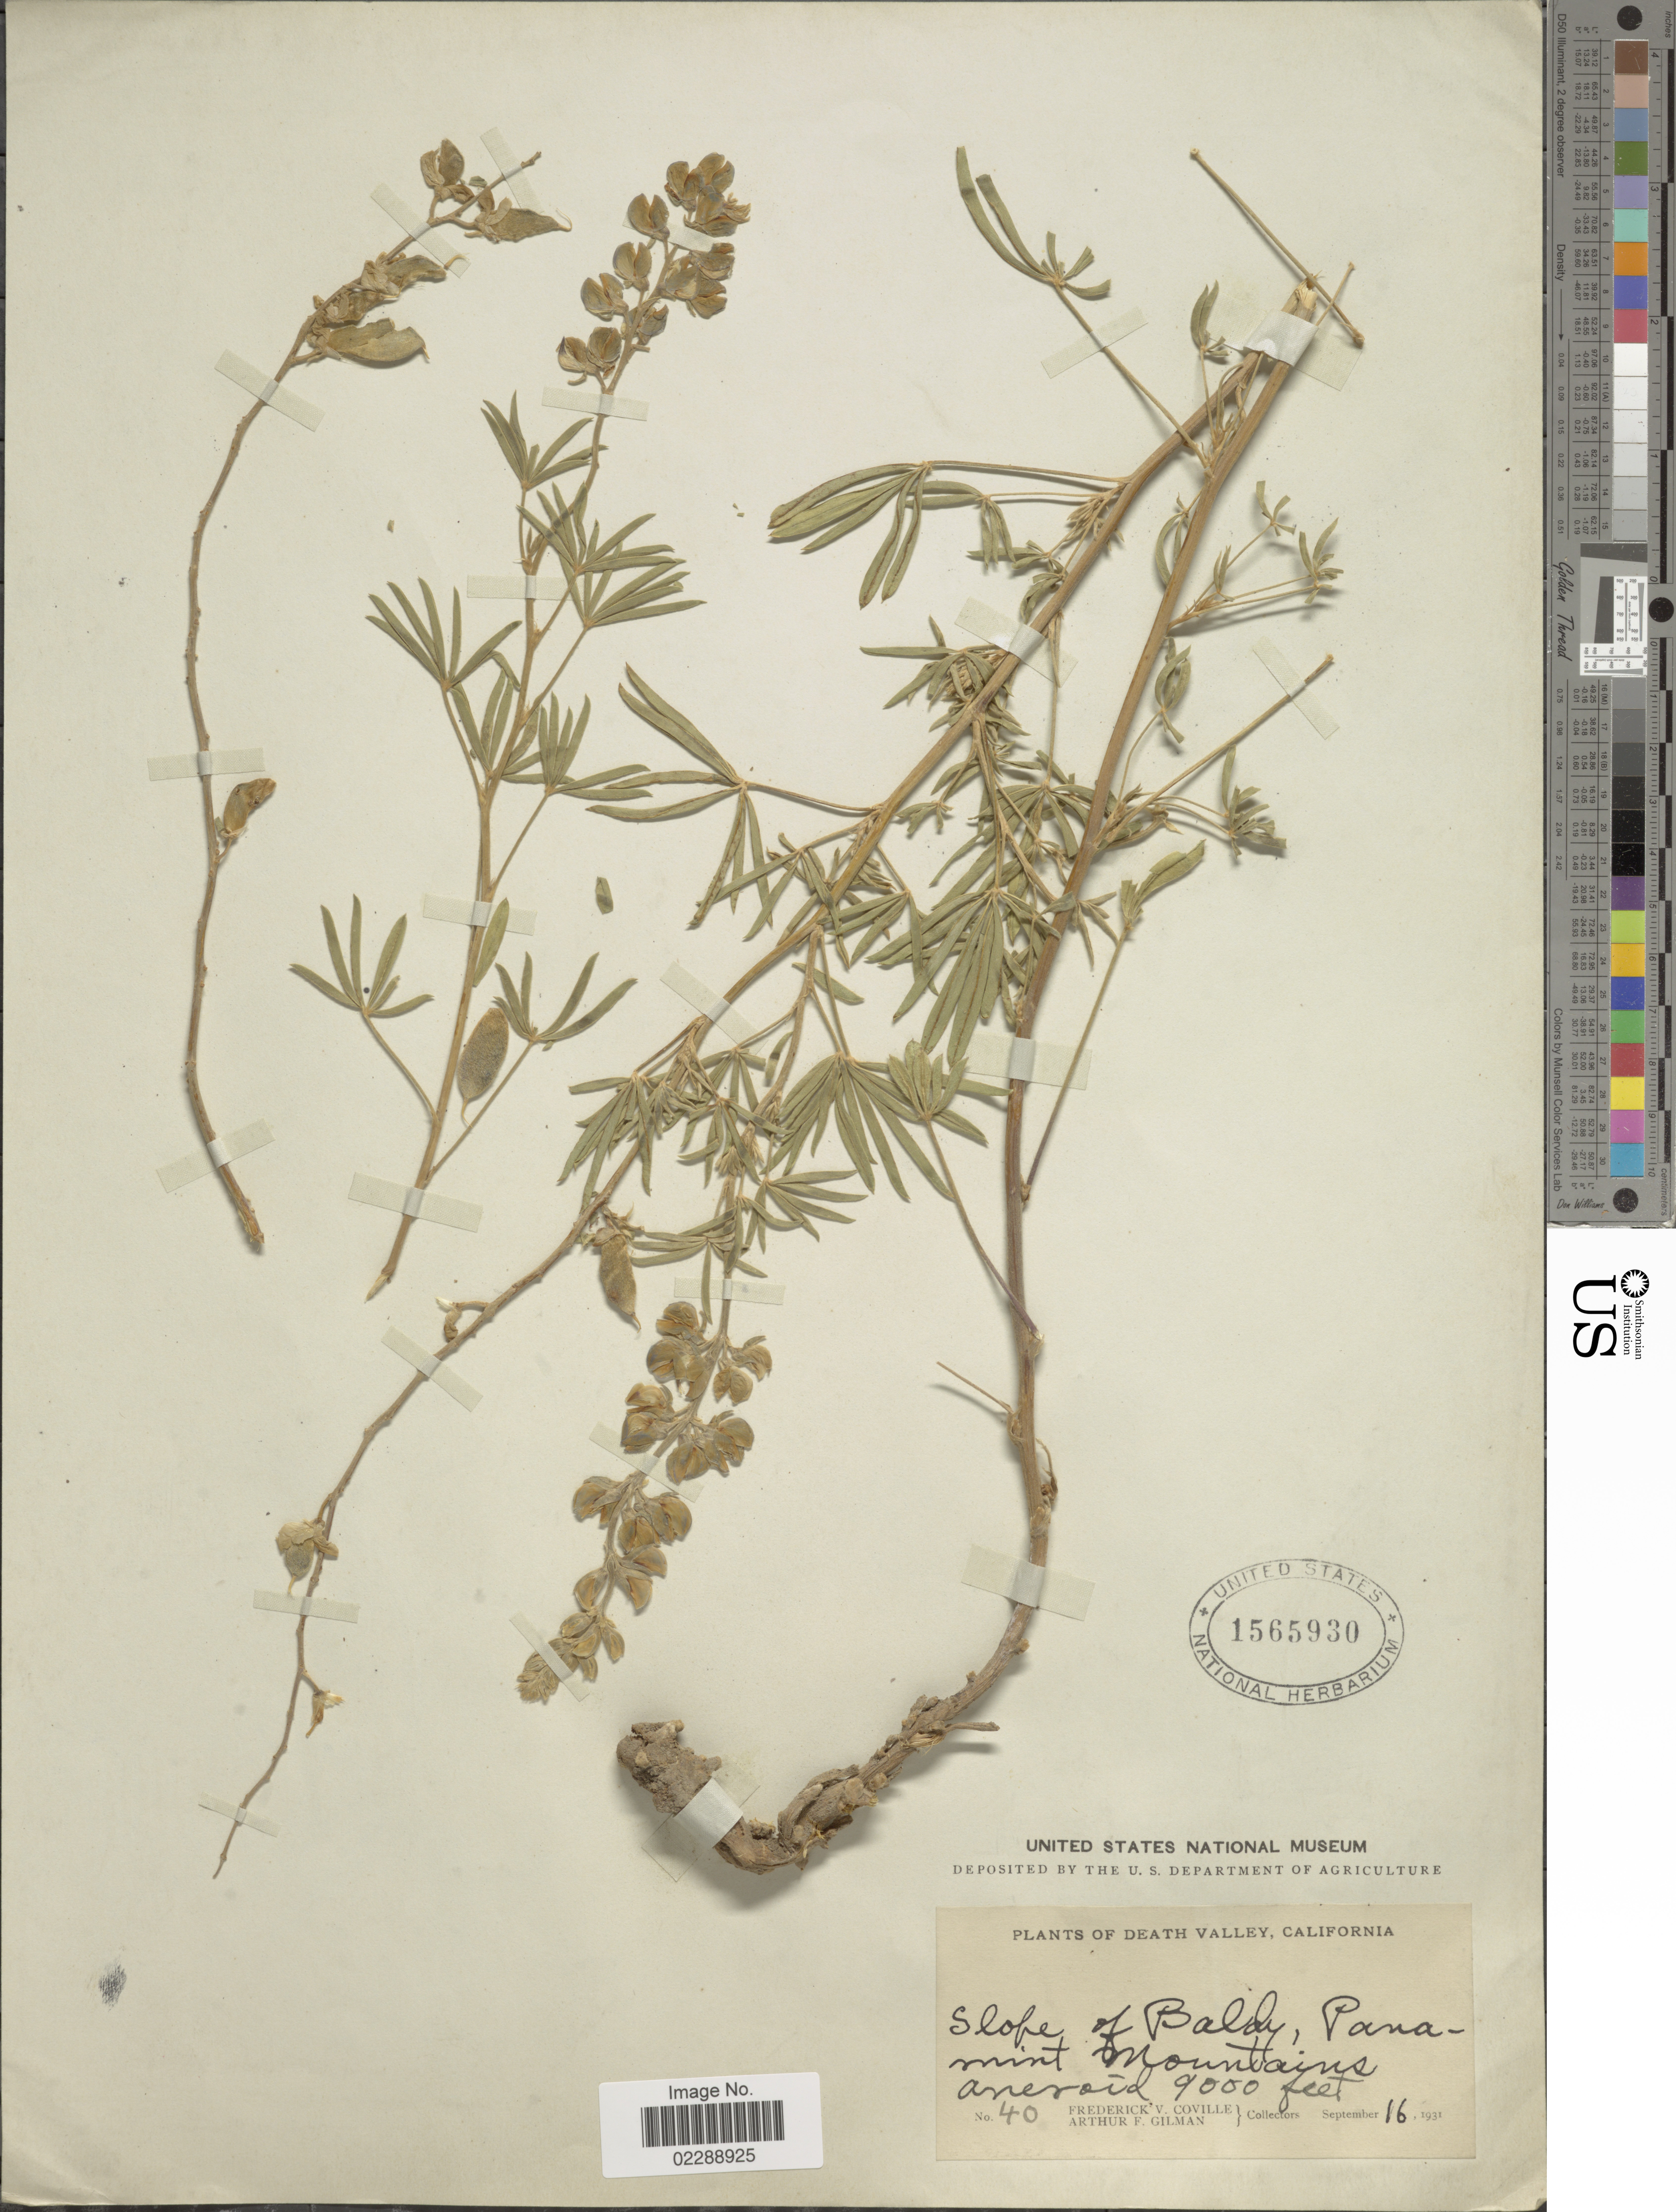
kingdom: Plantae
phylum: Tracheophyta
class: Magnoliopsida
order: Fabales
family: Fabaceae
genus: Lupinus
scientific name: Lupinus sp.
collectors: F. V. Coville & A. Gilman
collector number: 40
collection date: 1931-09-16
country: United States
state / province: California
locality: Death Valley, California, Slope of baldy, Panamint Mountains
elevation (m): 2743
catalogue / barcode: US 1565930